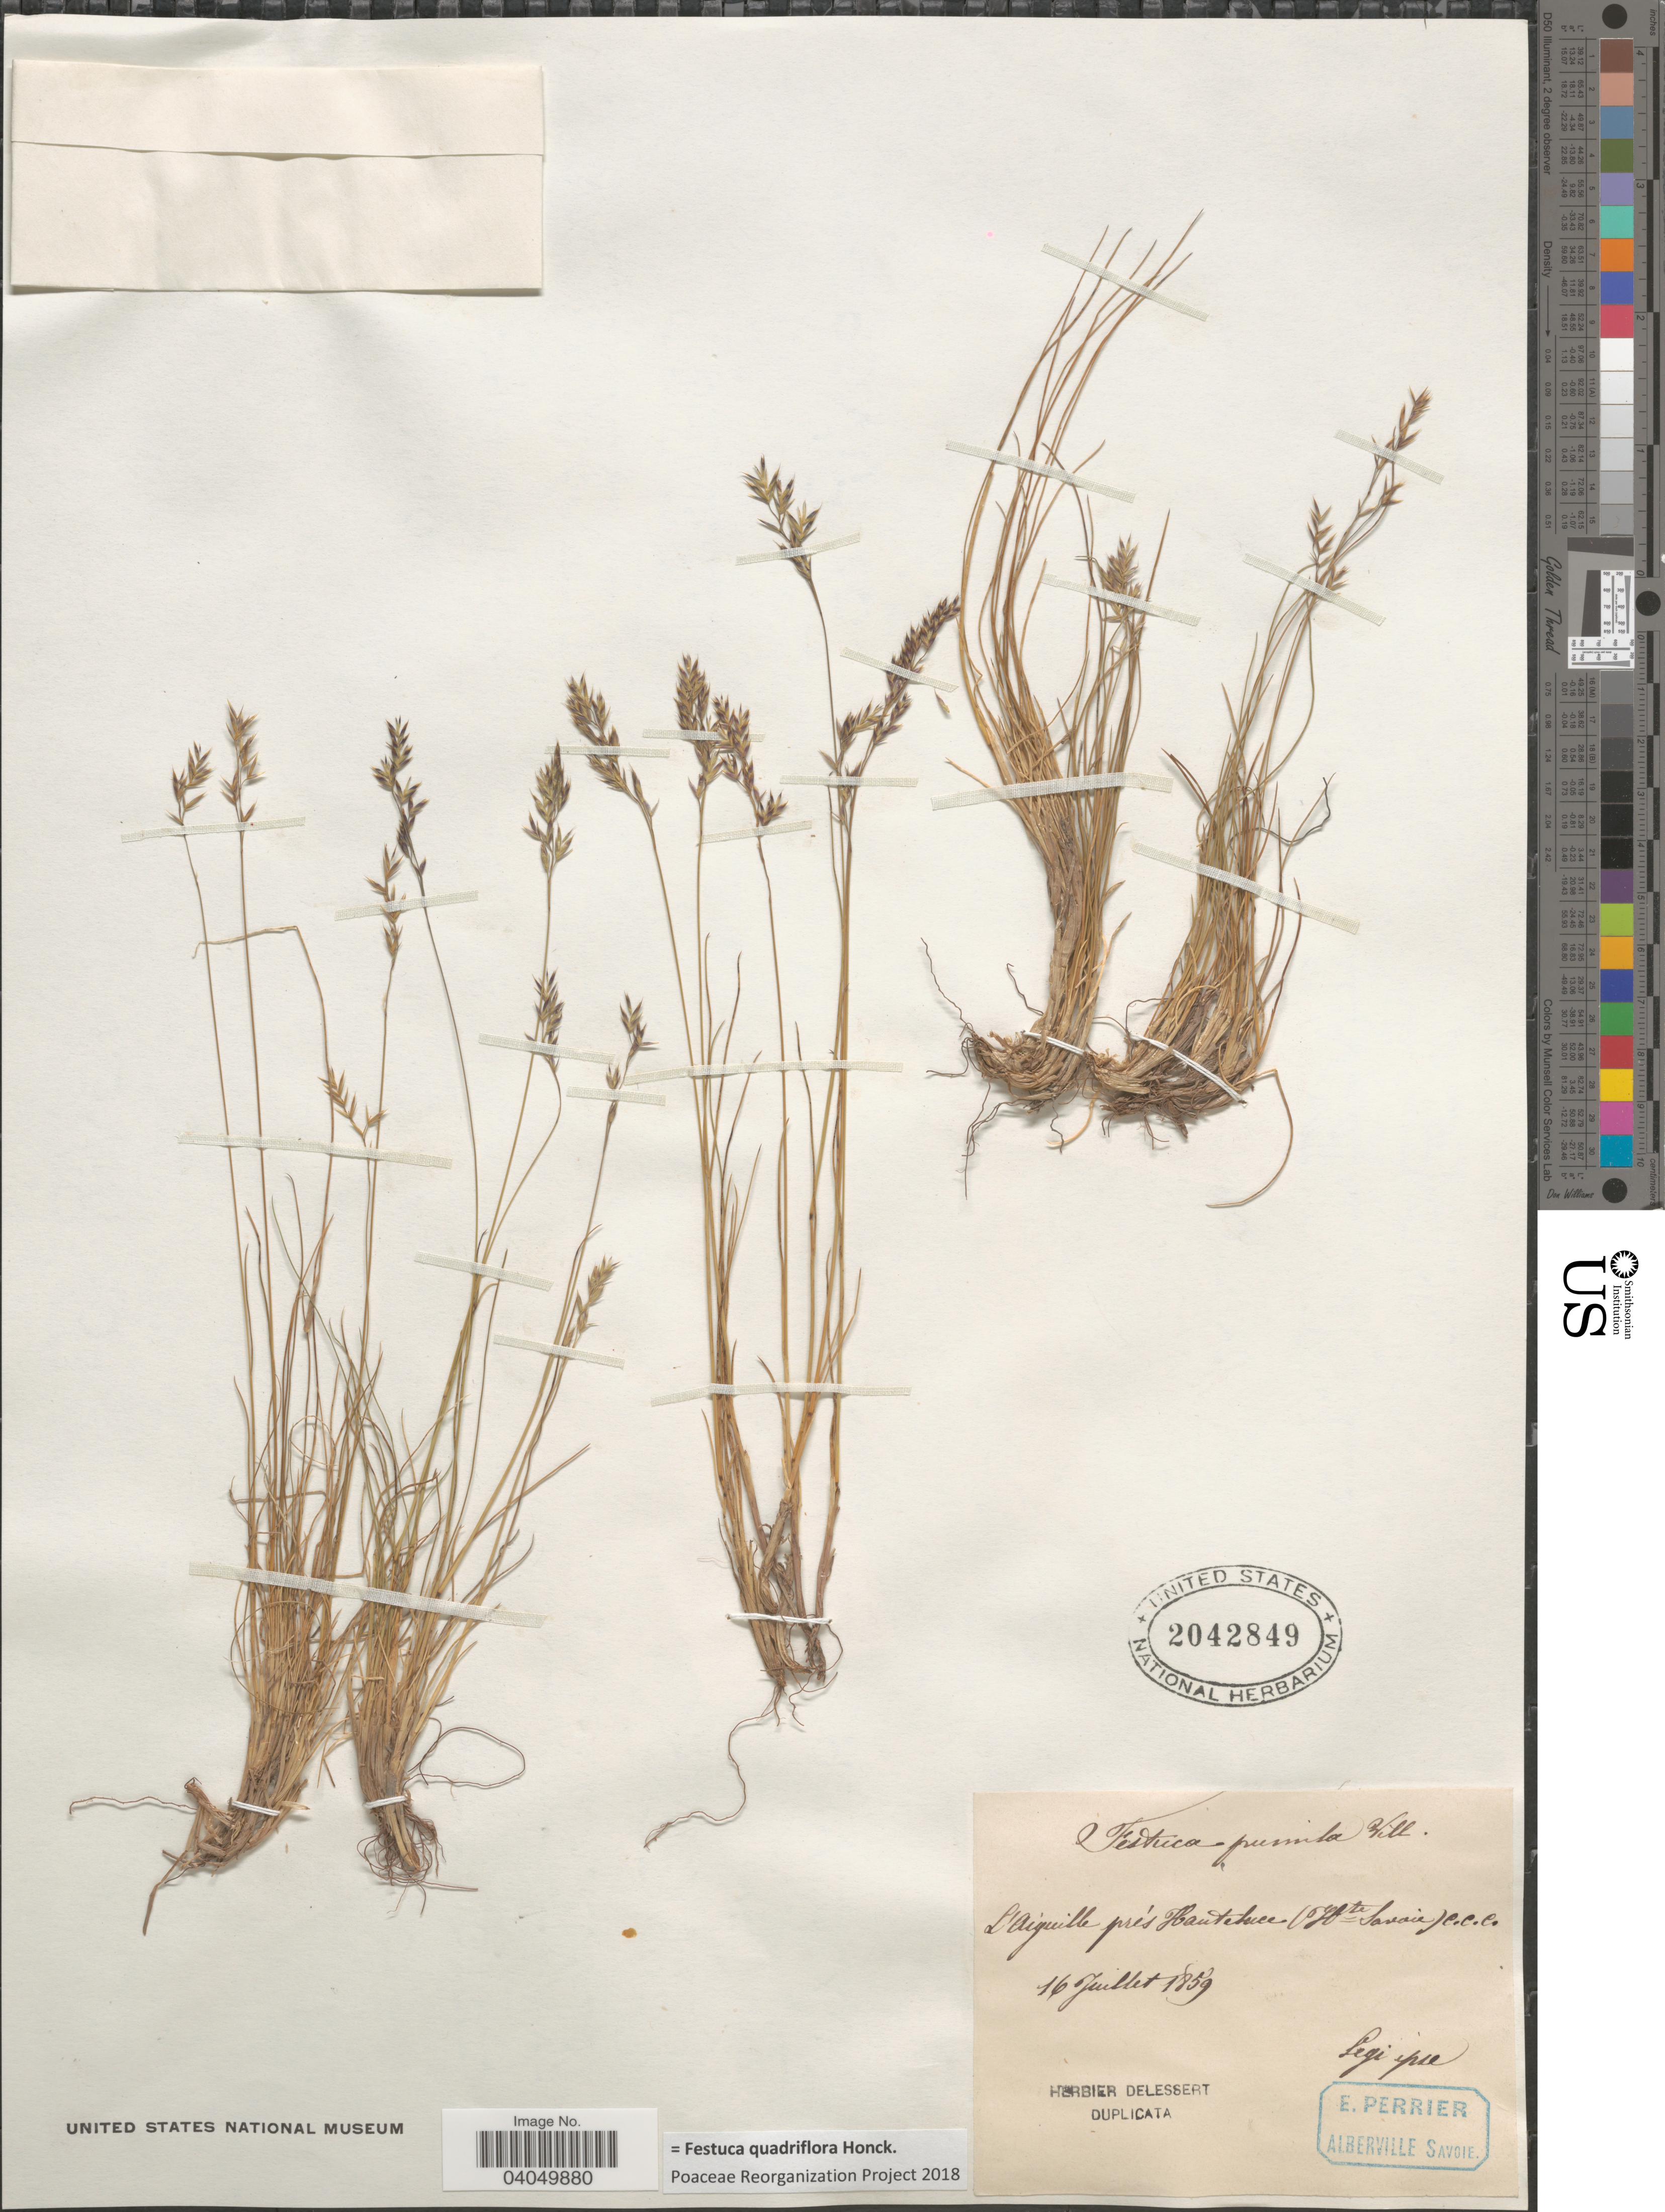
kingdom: Plantae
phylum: Tracheophyta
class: Liliopsida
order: Poales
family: Poaceae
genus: Festuca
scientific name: Festuca quadriflora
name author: Honck.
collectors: E. Perrier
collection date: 1859-07-16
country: France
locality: L'Aiguille prés Hauteluce (Hte Savoie), C.C.C.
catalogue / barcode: US 2042849